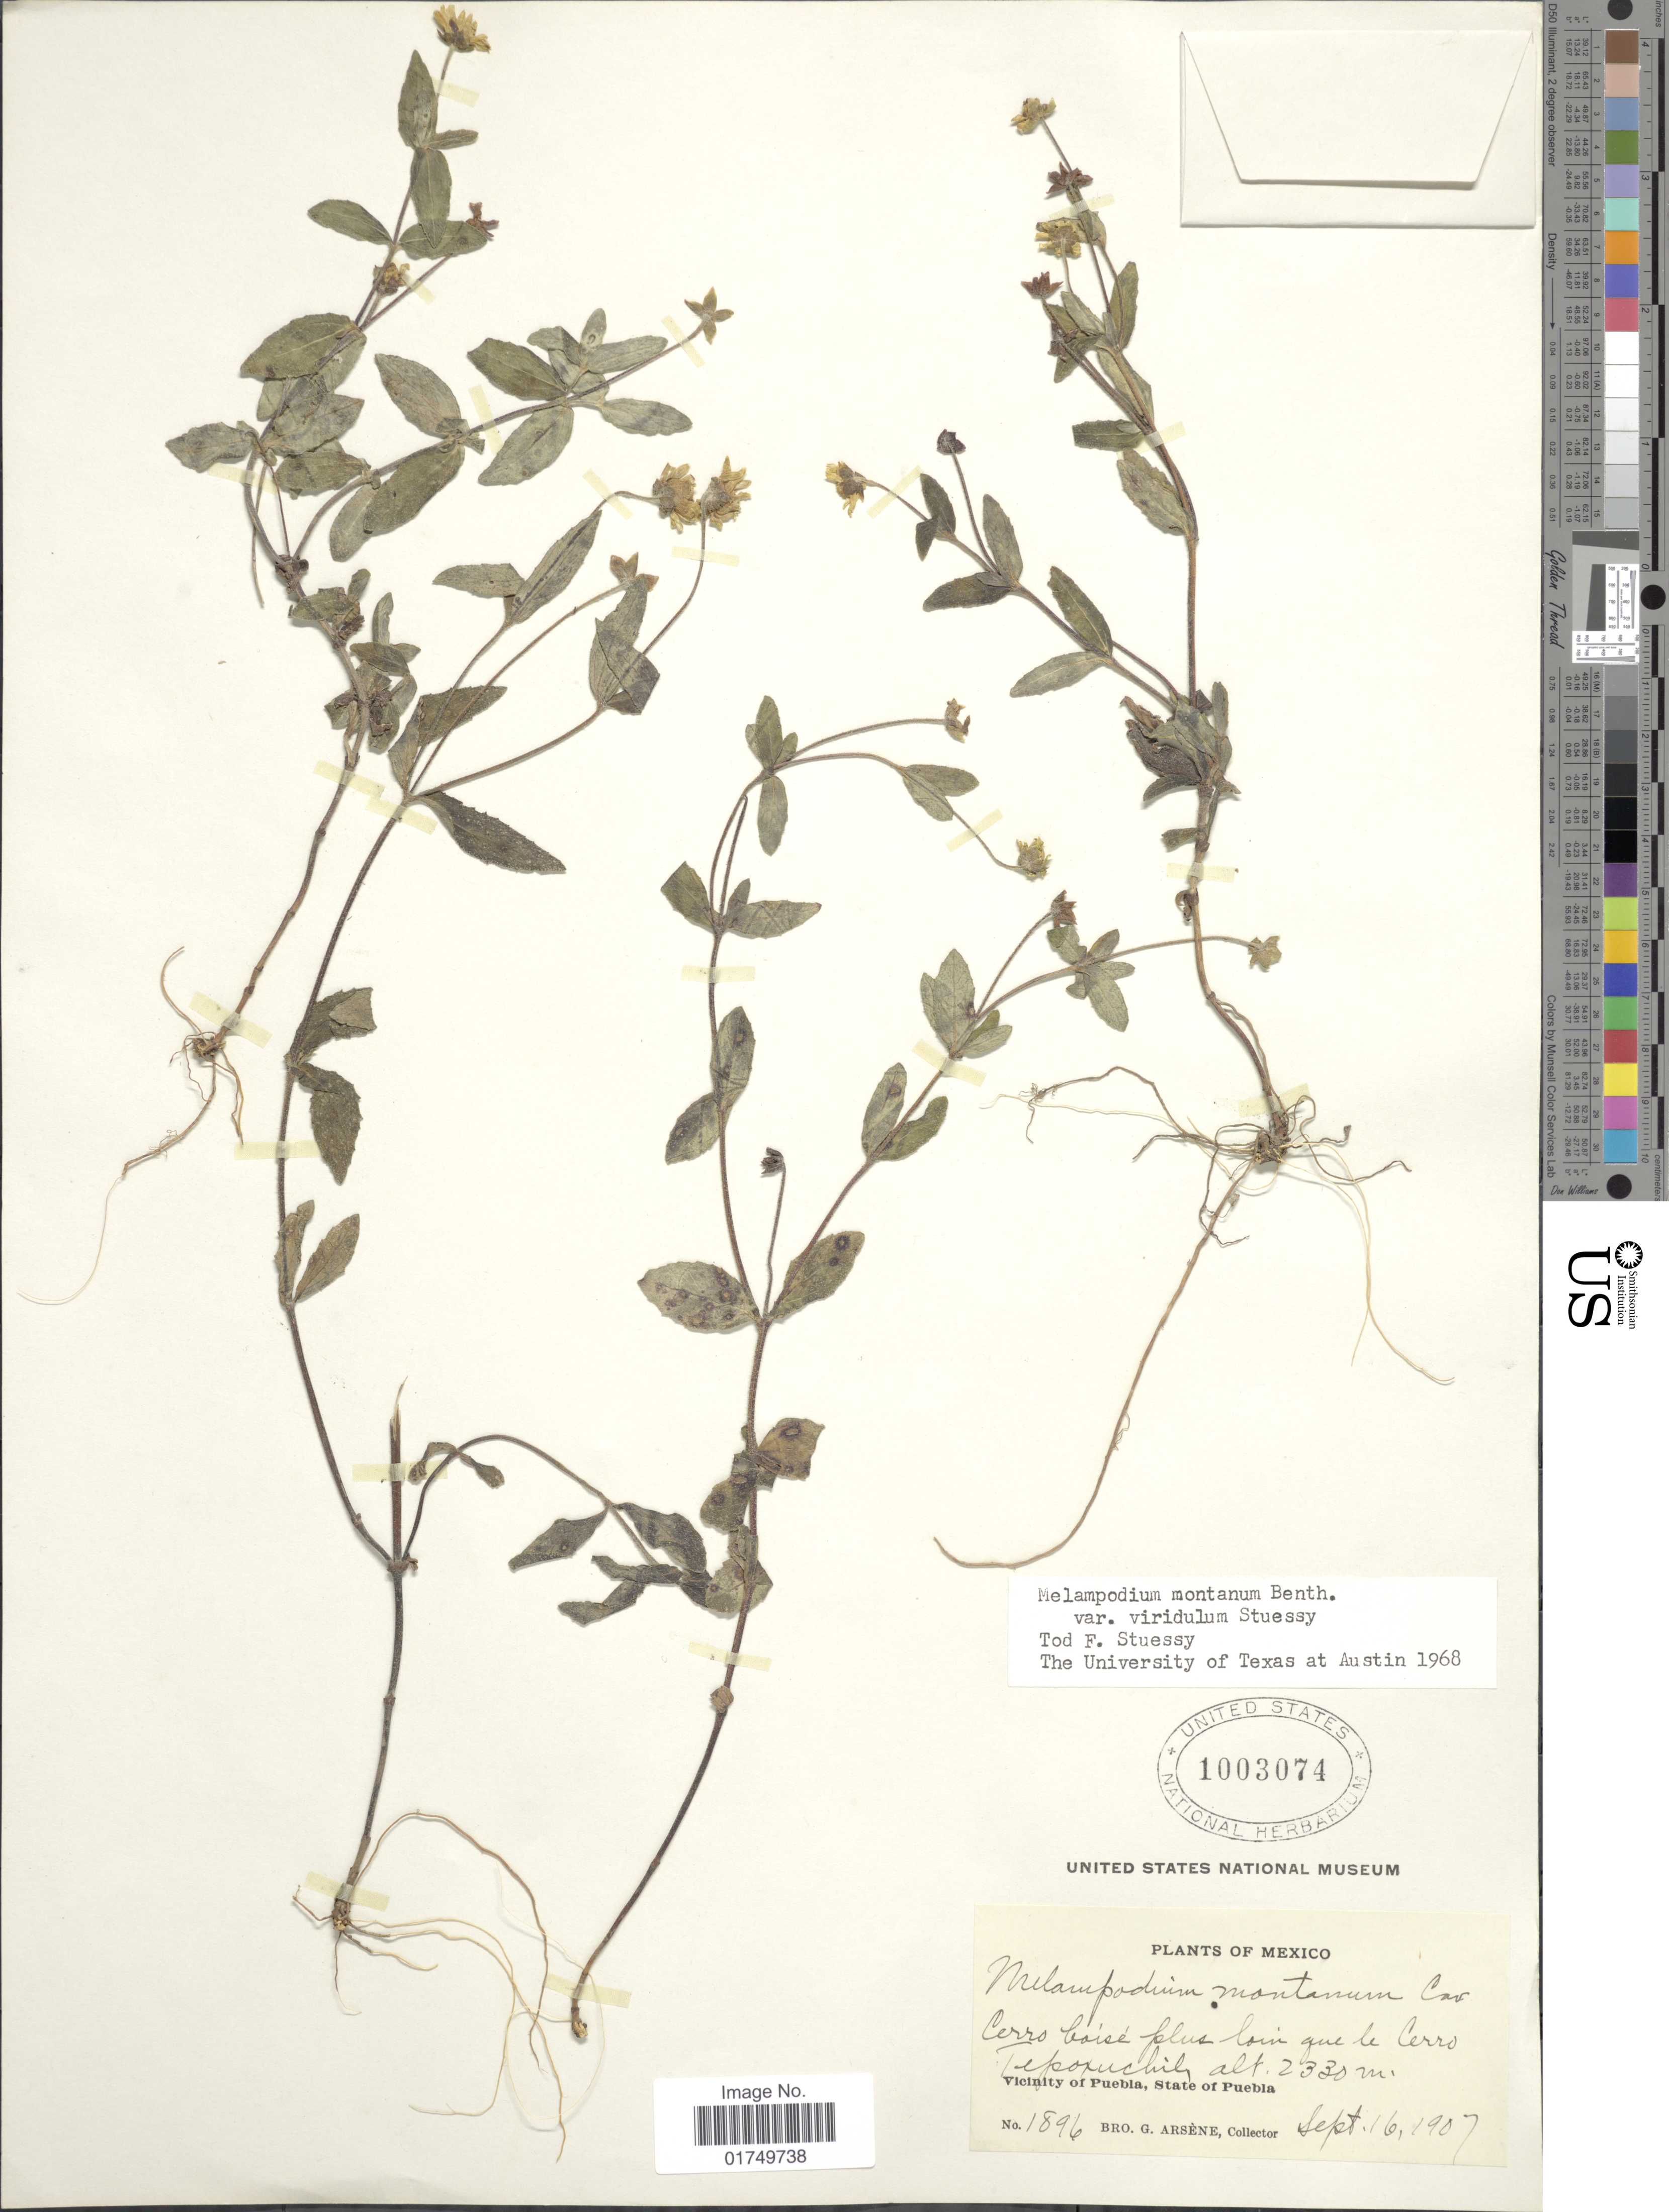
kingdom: Plantae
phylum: Tracheophyta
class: Magnoliopsida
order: Asterales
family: Asteraceae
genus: Melampodium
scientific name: Melampodium montanum var. viridulum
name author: Stuessy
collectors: Bro. G. Arsène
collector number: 1896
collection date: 1907-09-16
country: Mexico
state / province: Puebla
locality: Cerro Tepoxuchil. Vicinity of Puebla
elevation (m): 2330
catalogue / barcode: US 1003074